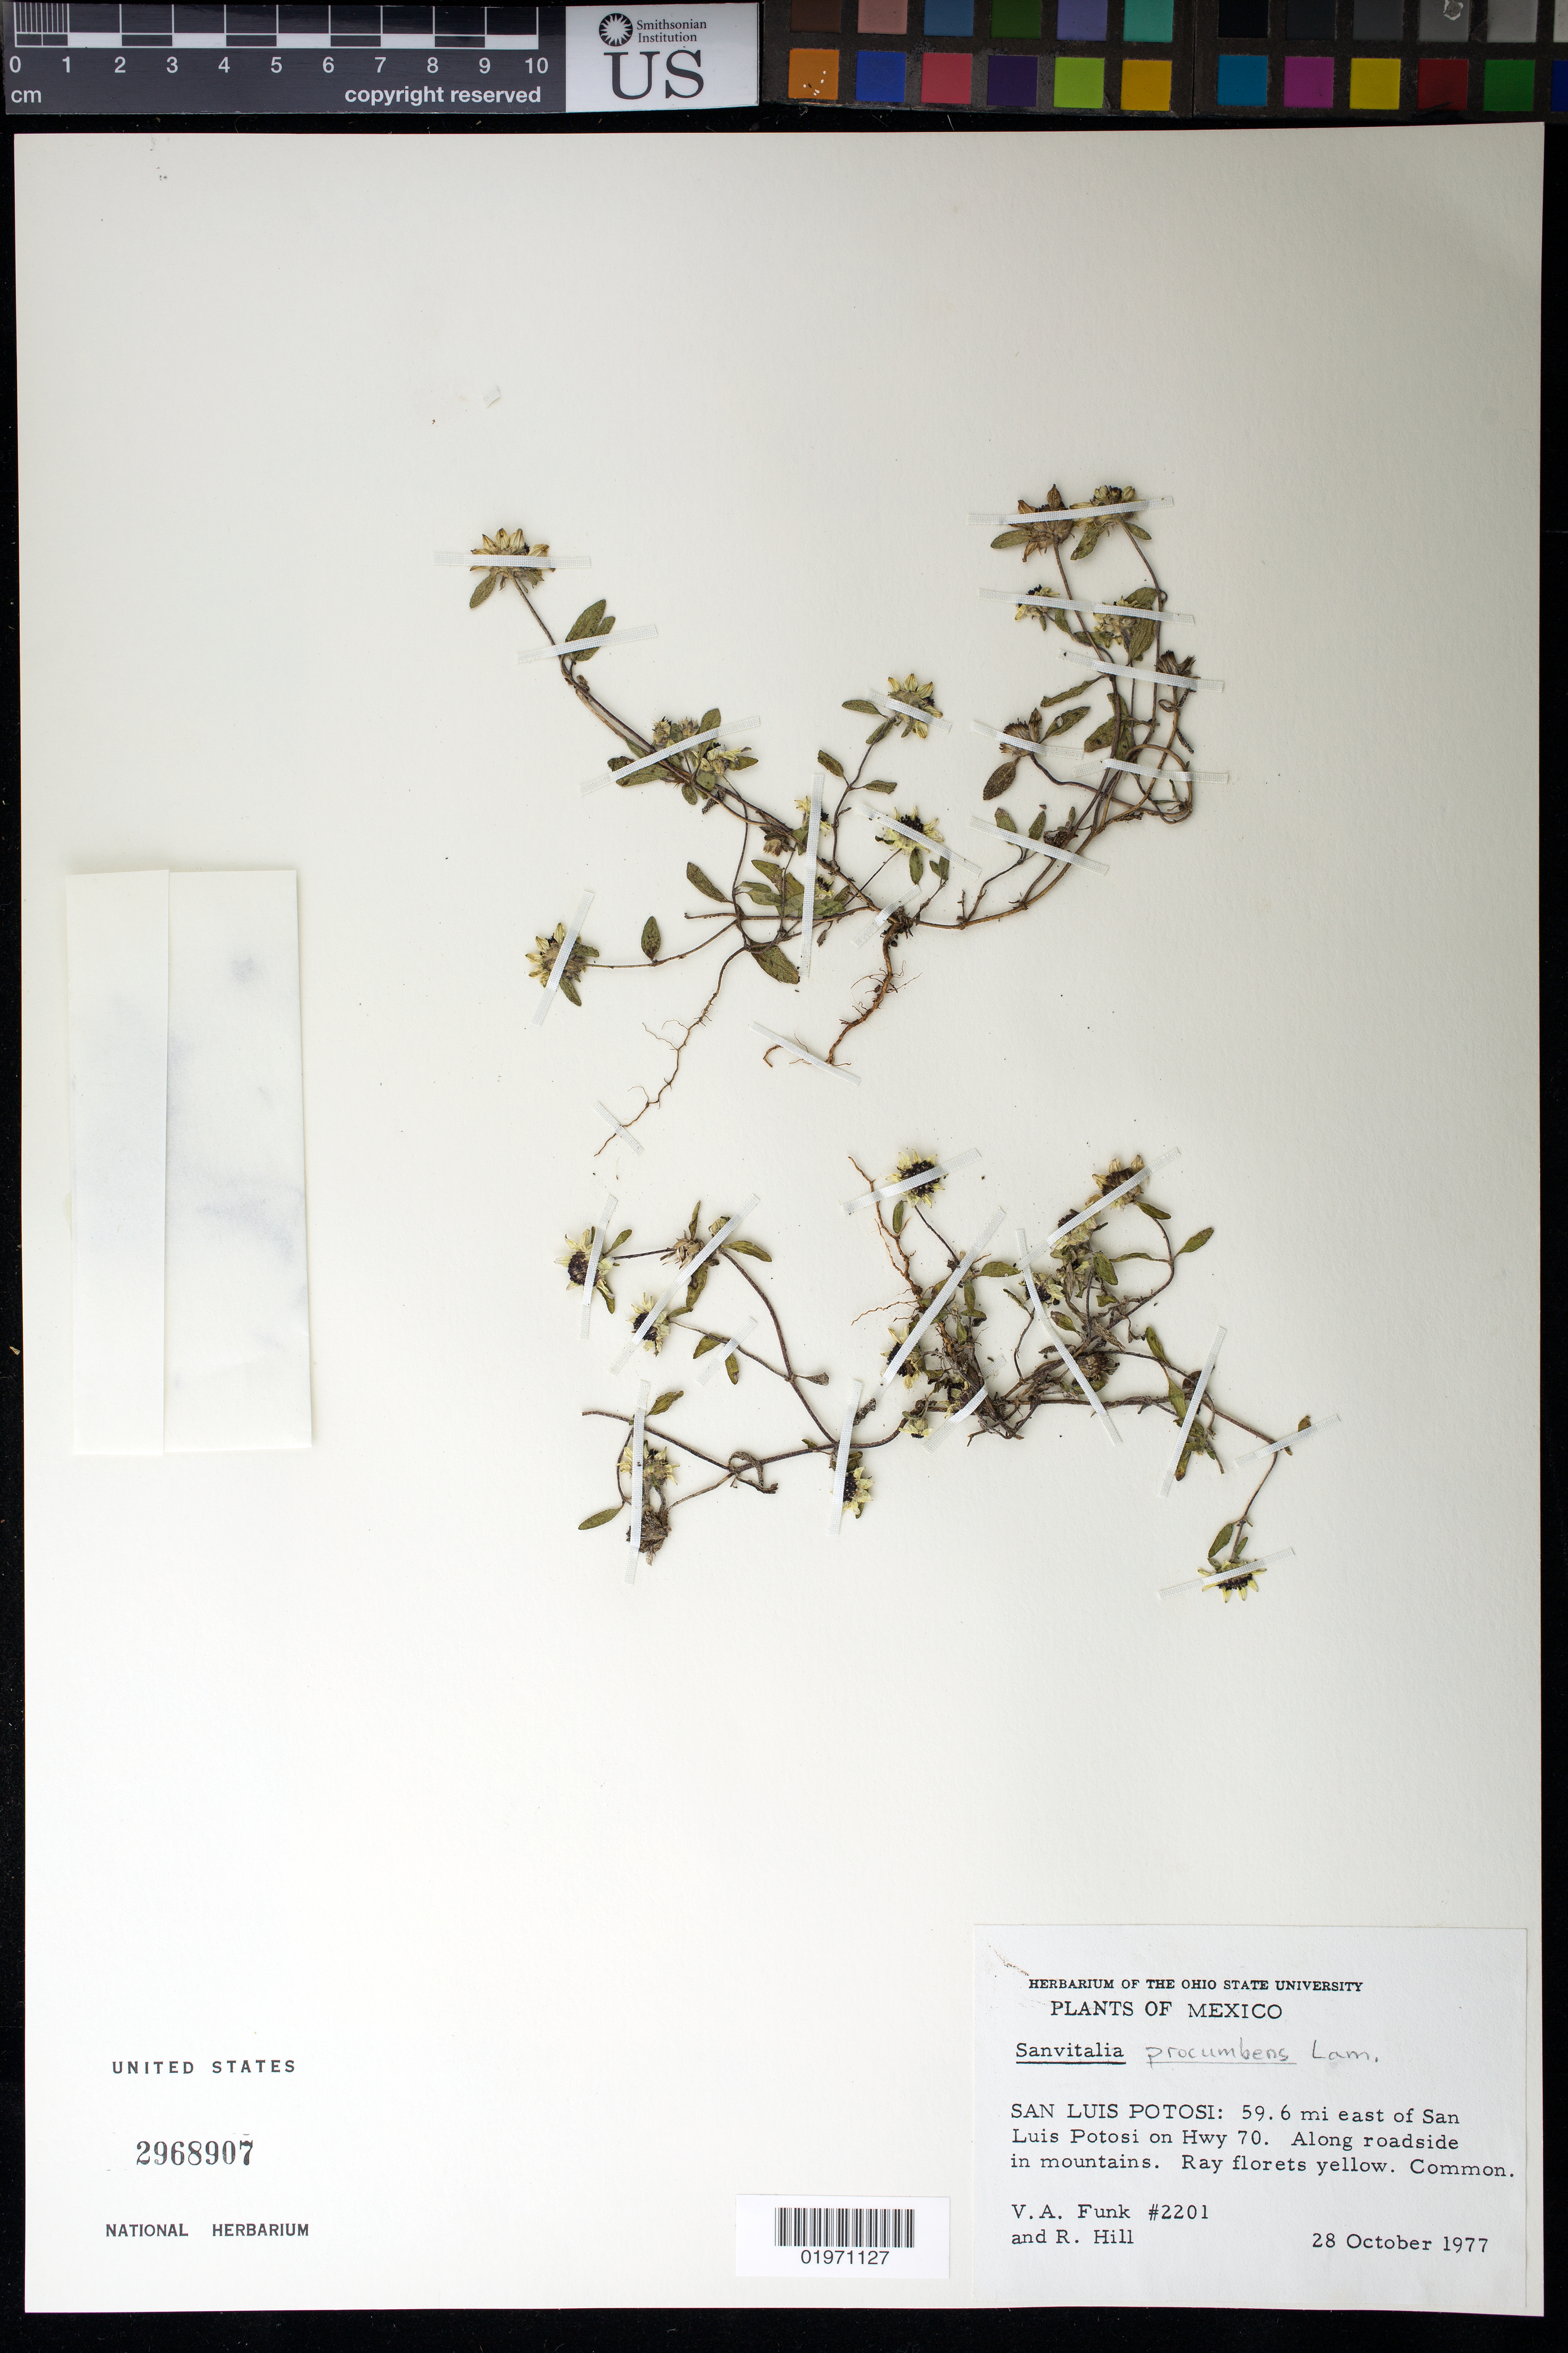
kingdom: Plantae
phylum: Tracheophyta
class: Magnoliopsida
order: Asterales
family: Asteraceae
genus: Sanvitalia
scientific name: Sanvitalia procumbens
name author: Lam.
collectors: V. Funk & R. Hill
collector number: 2201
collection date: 1977-10-28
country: Mexico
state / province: San Luis Potosí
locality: San Luis Potosi: 59.6 mi. east of San Luis Potosi on Hwy 70, Along roadside in mountains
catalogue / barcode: US 2968907